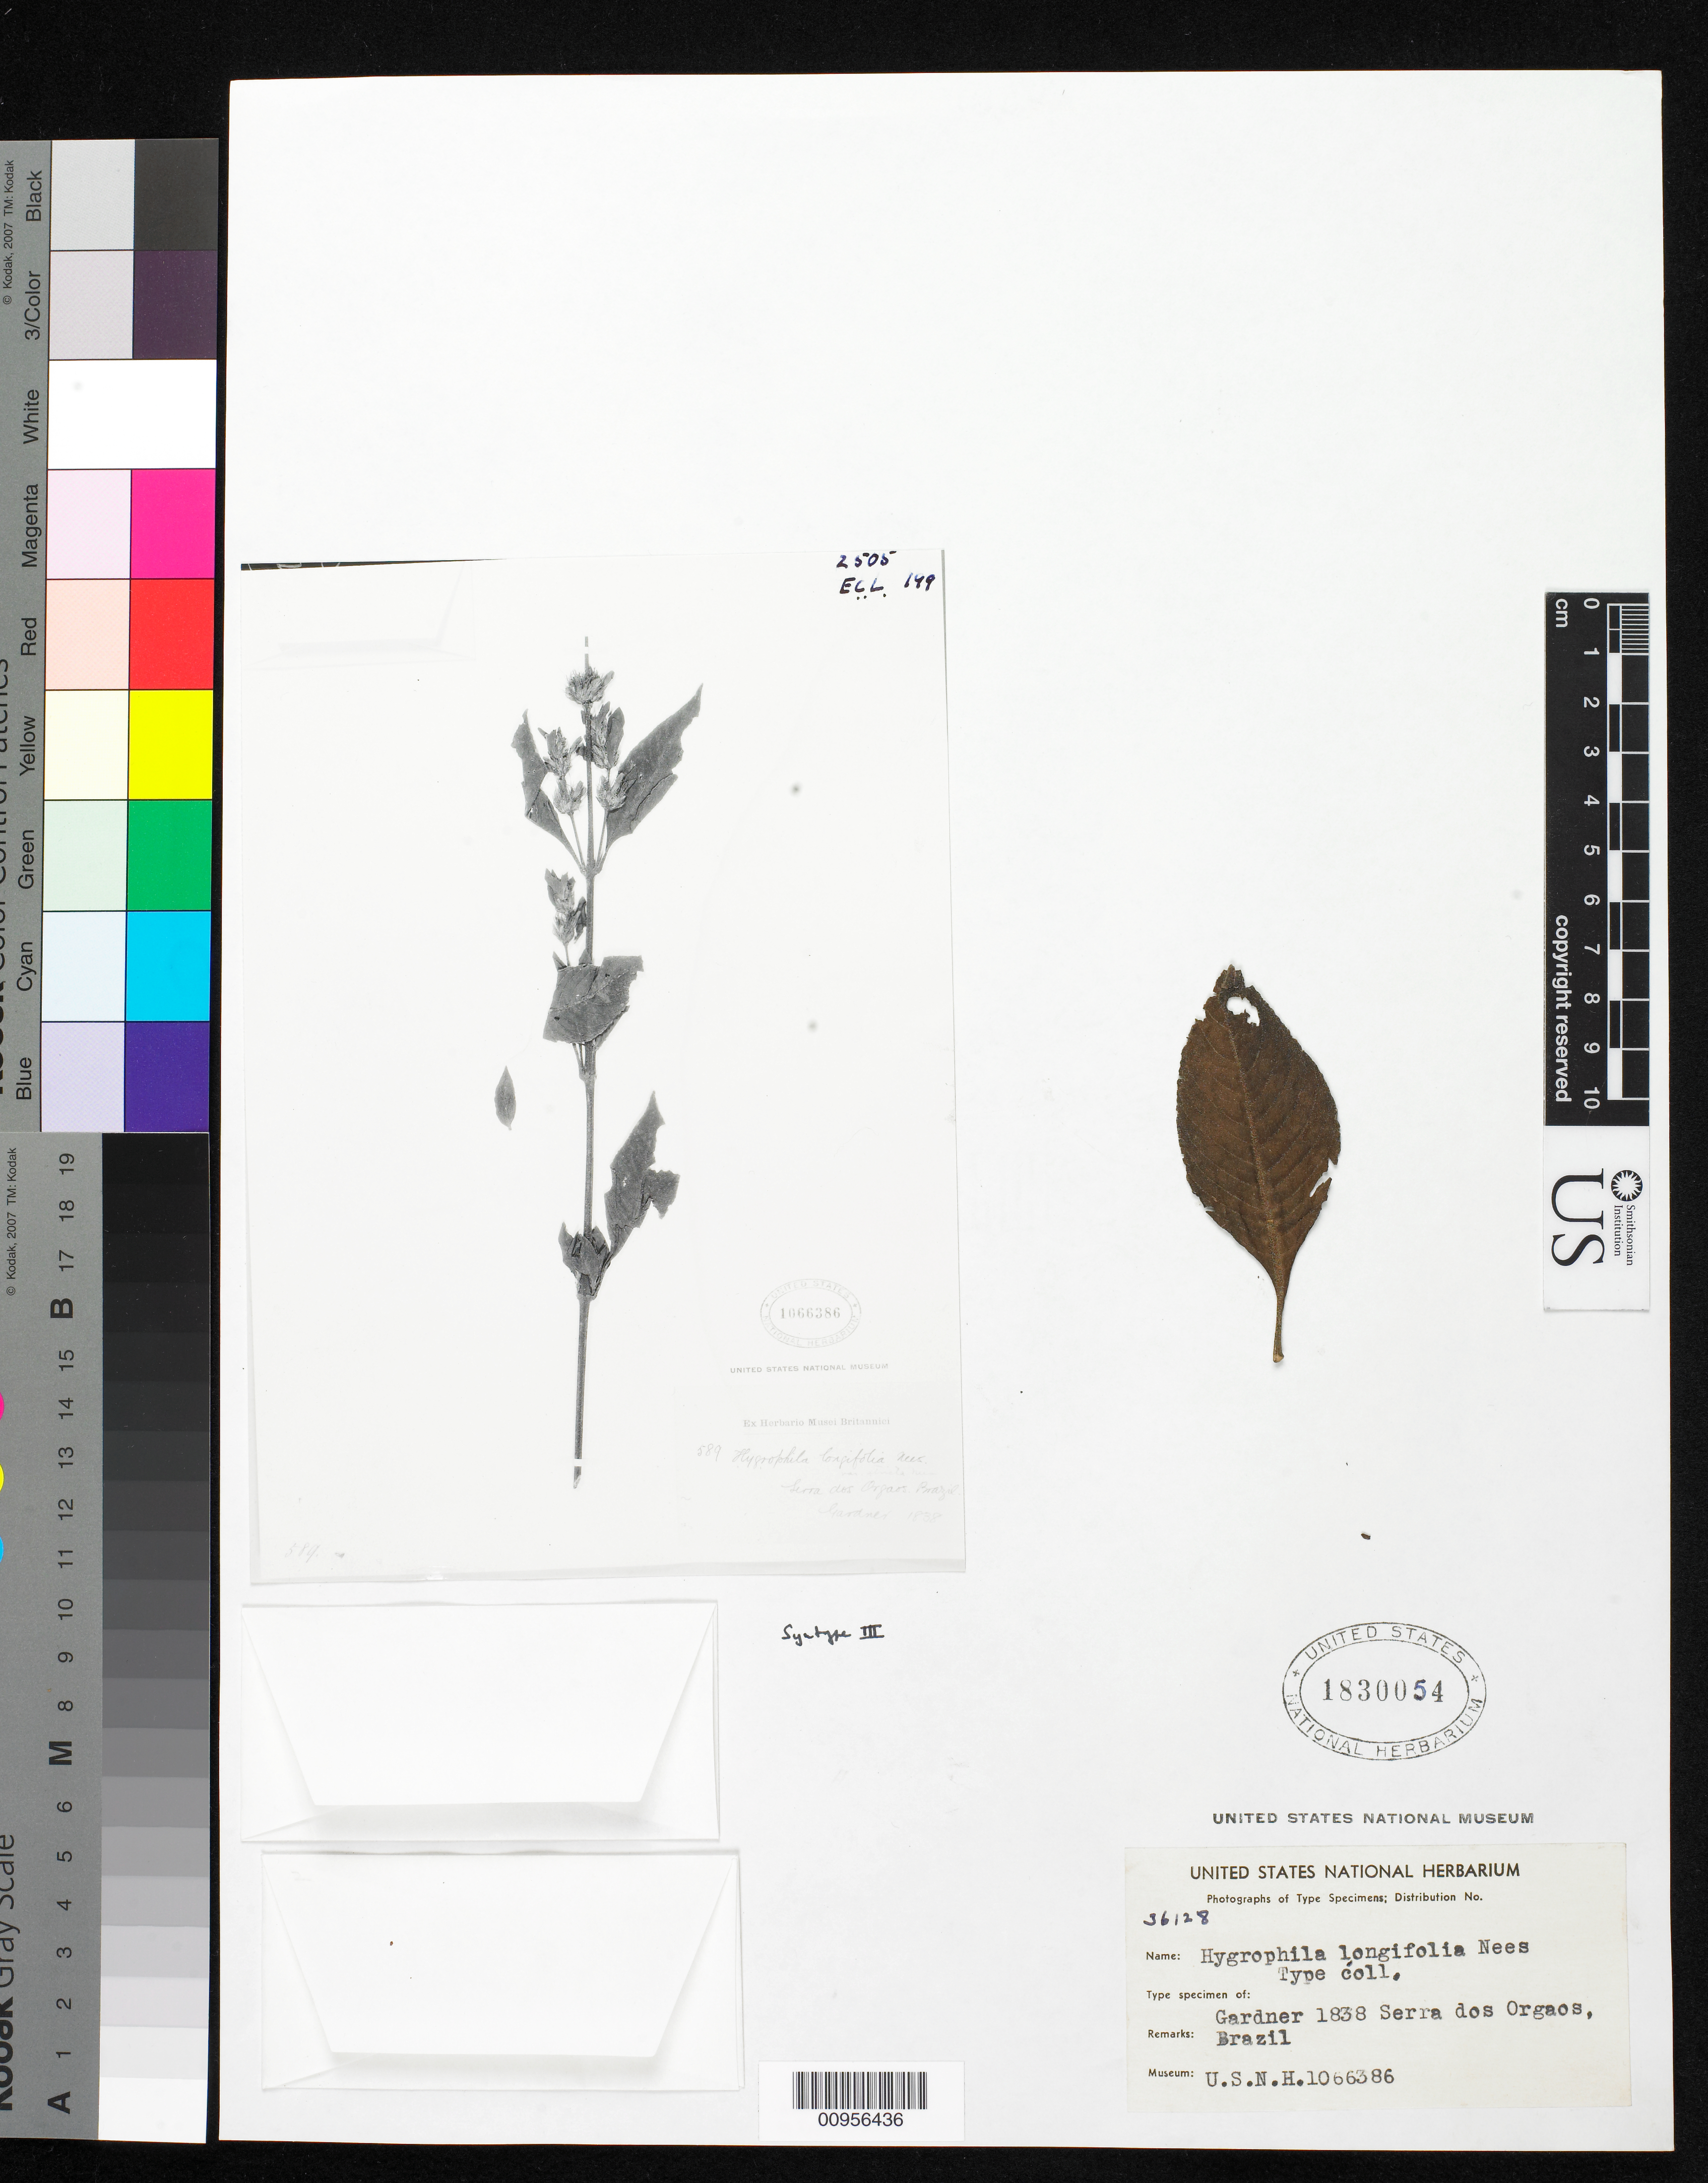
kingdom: Plantae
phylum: Tracheophyta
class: Magnoliopsida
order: Lamiales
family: Acanthaceae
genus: Hygrophila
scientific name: Hygrophila longifolia var. stricta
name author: Nees in DC.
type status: Isosyntype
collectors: G. Gardner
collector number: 589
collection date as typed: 1838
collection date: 1838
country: Brazil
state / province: Rio de Janeiro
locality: Serra dos Orgaos.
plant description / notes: Also a type of Hygrophila longifolia var. hirsutior Nees.; Fragmentary material of type specimen (apparently ex US sheet, USNH 1066386).; Also a type of Hygrophila longifolia var. stricta Nees.; Fragmentary material of type specimen (apparently ex US sheet, USNH 1066386).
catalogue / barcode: US 1830054